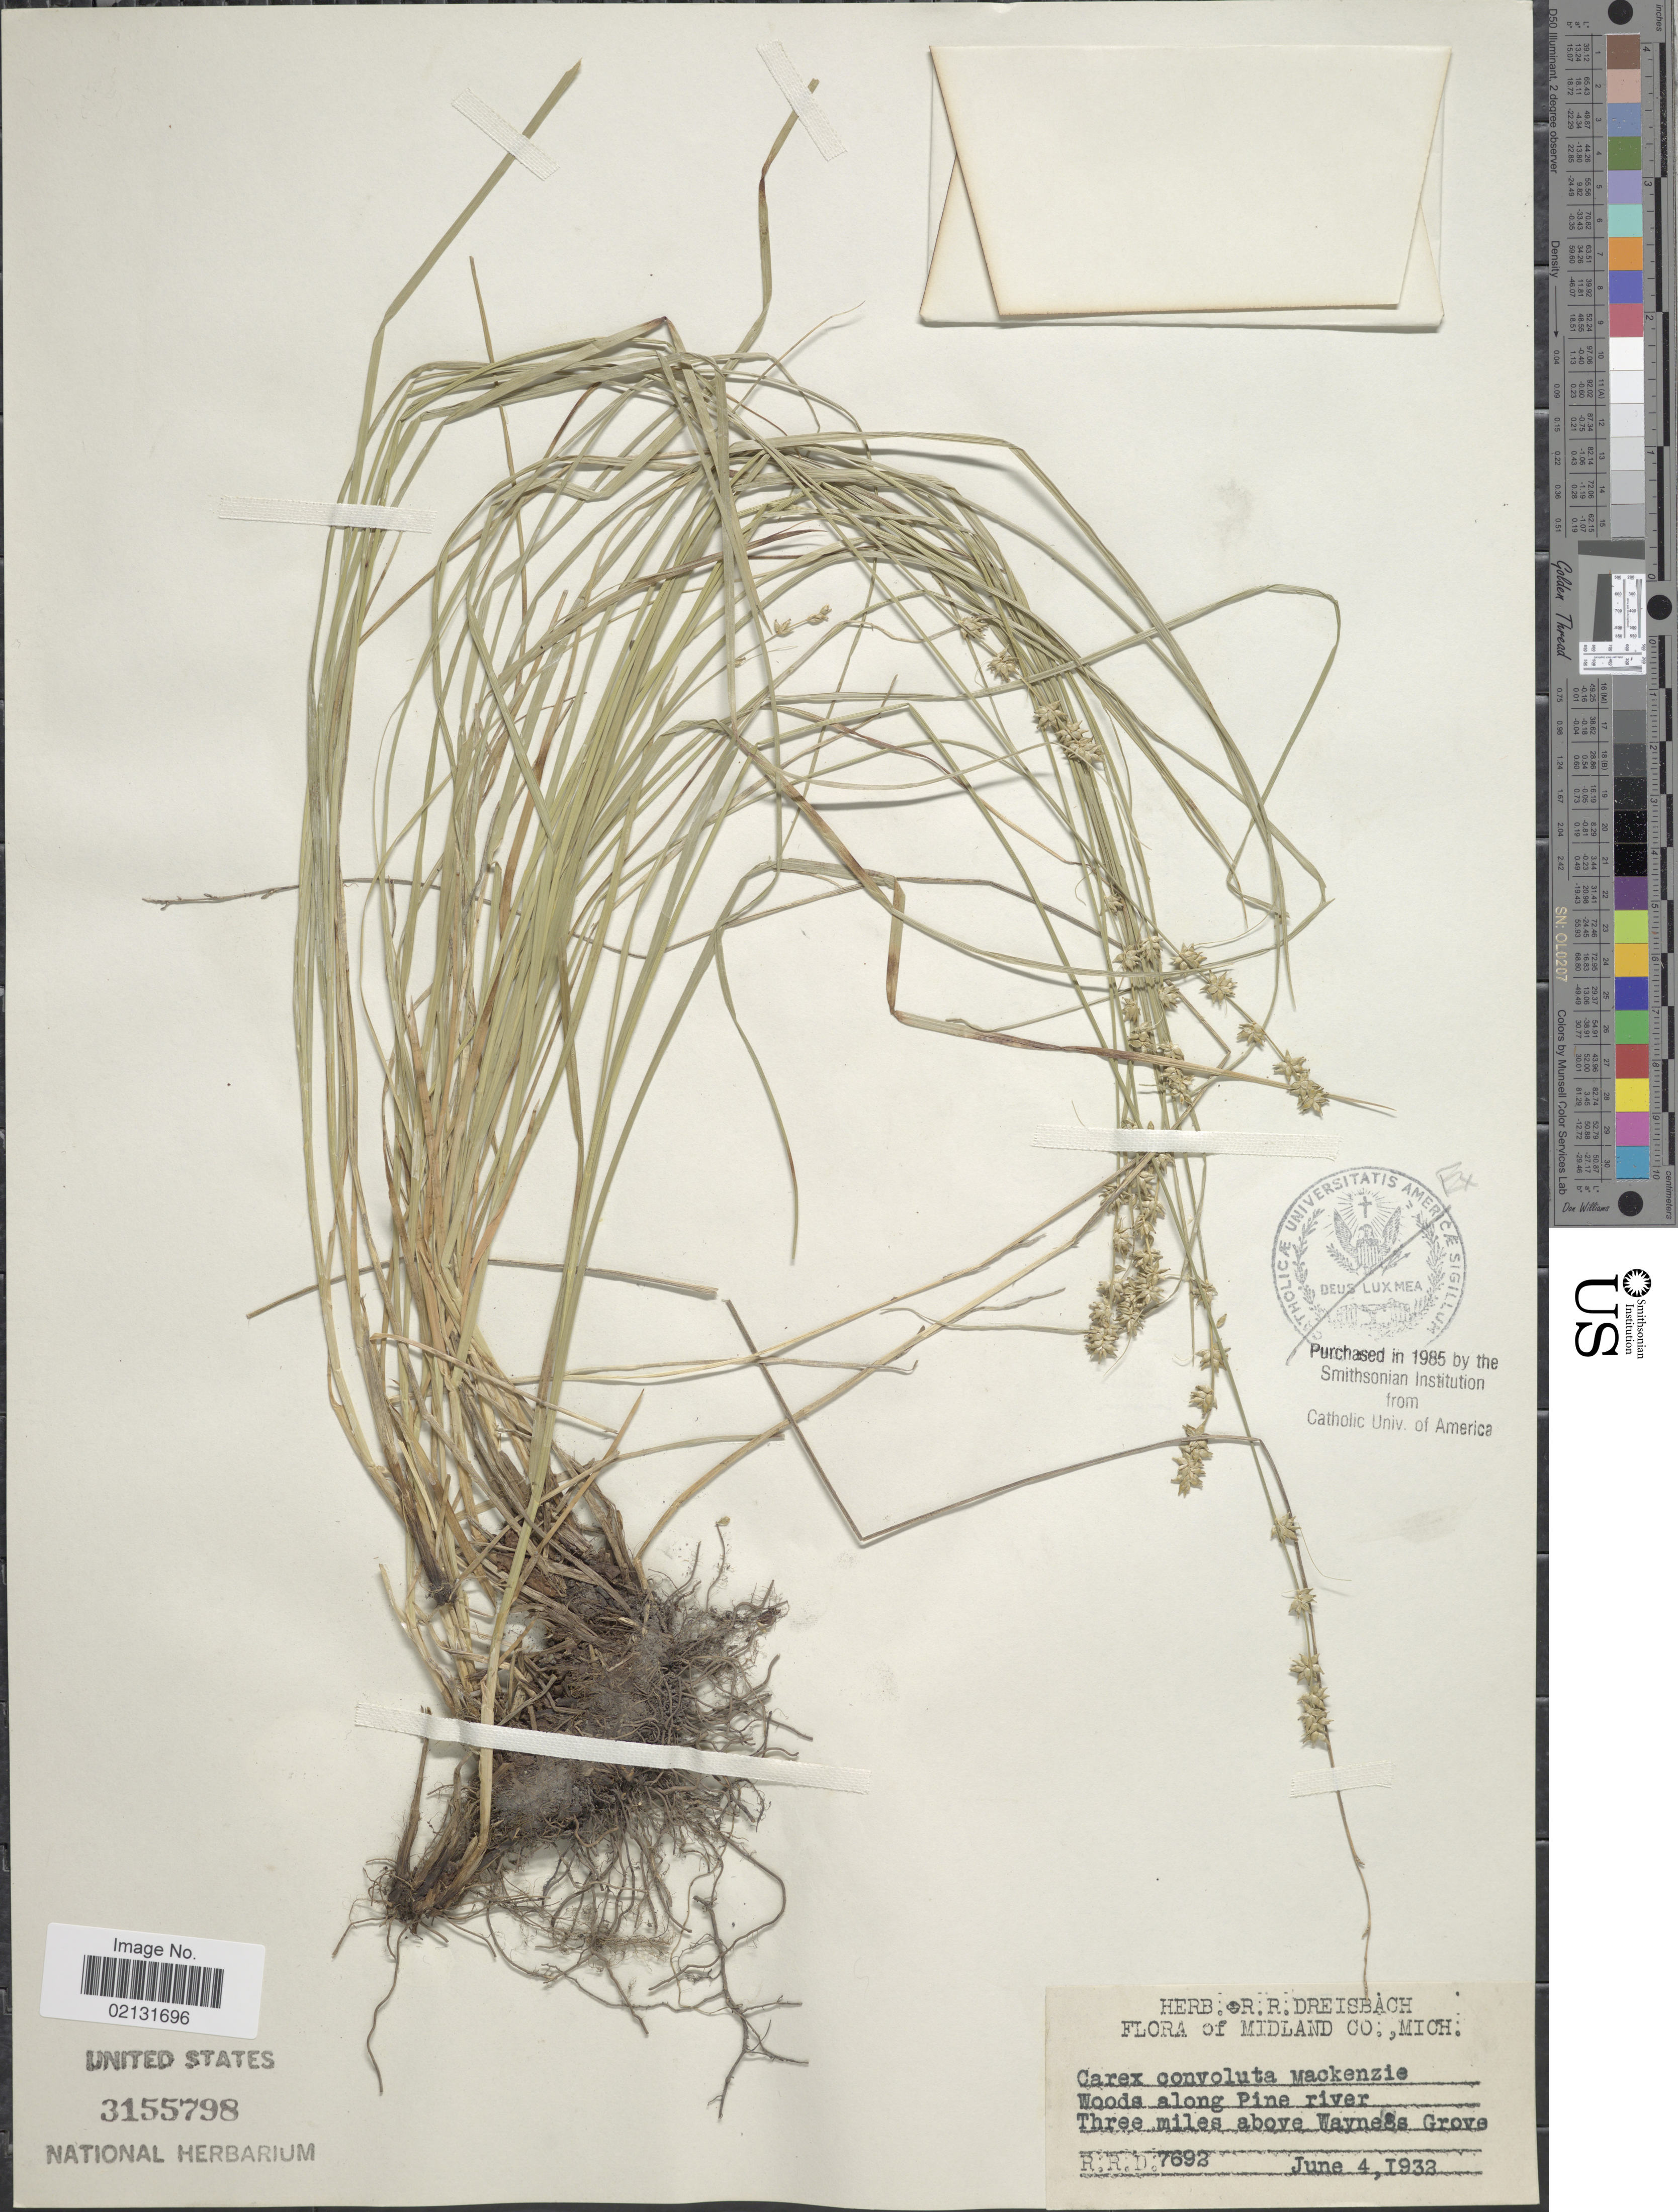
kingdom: Plantae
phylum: Tracheophyta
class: Liliopsida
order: Poales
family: Cyperaceae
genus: Carex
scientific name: Carex rosea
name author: Willd.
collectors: R. Dreisbach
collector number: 7692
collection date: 1932-06-04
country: United States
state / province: Michigan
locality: Midland Co., woods along Pine river, Three miles above Waynes Grove.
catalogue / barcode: US 3155798